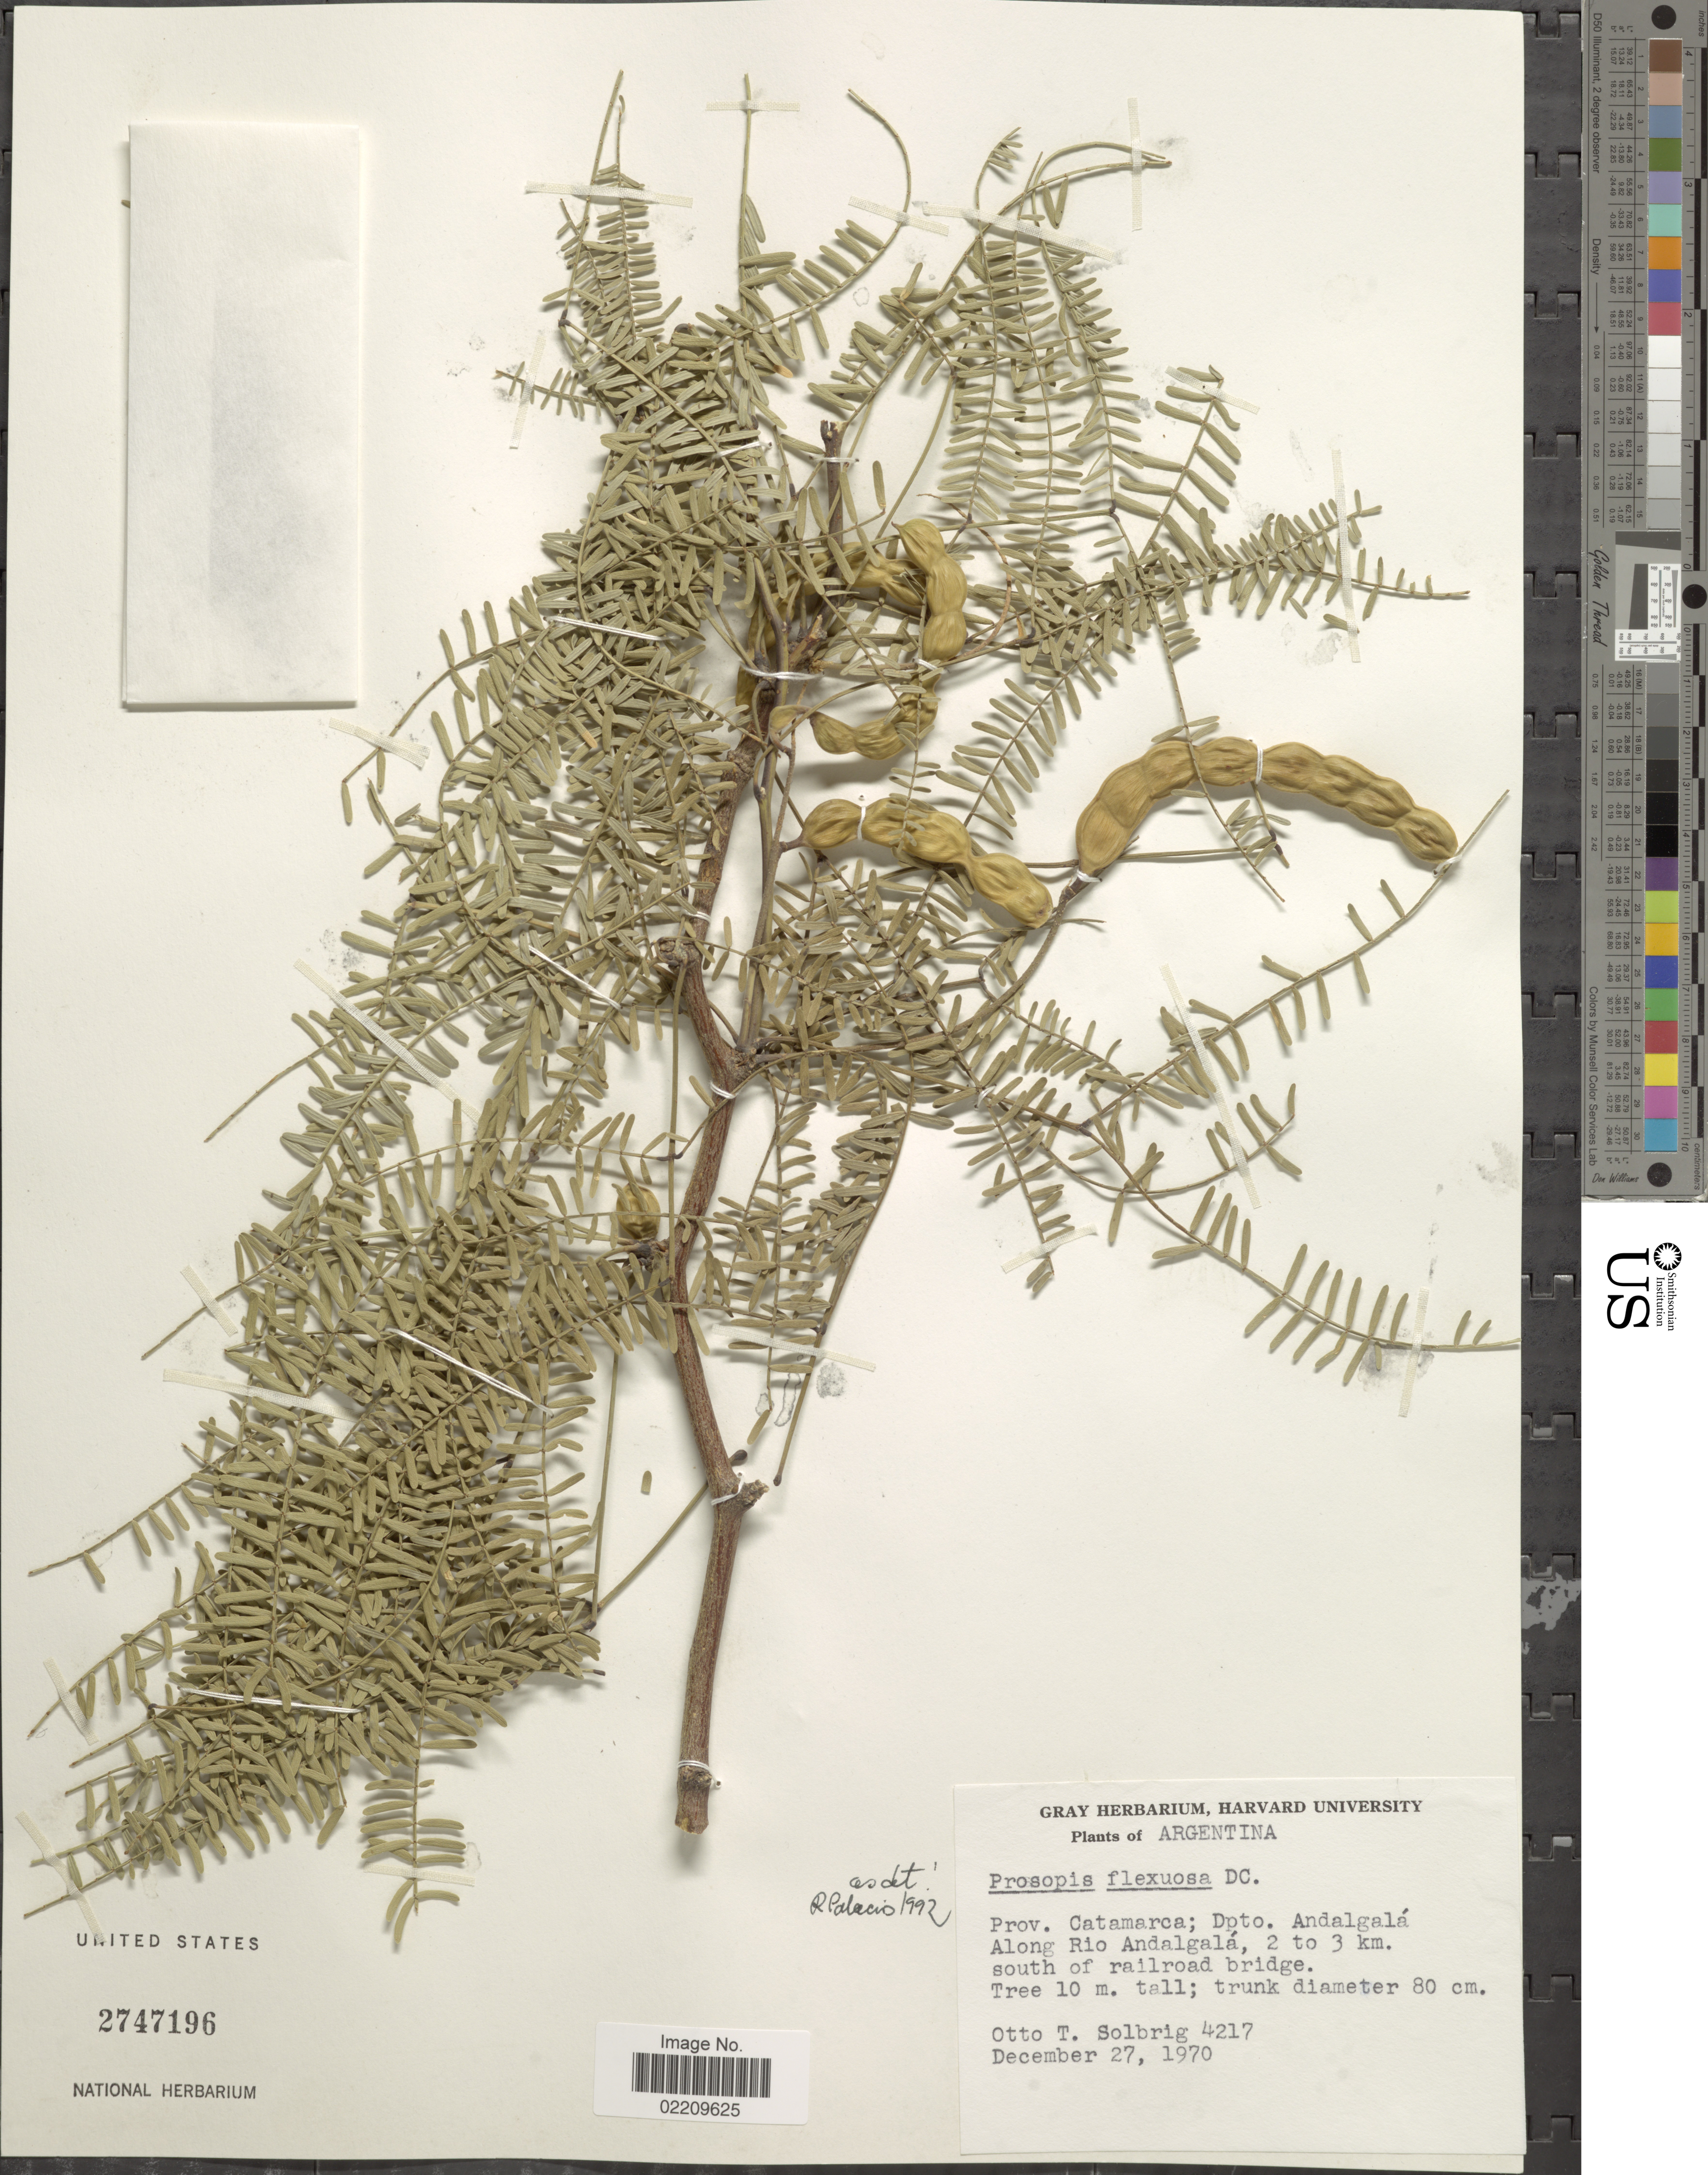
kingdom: Plantae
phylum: Tracheophyta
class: Magnoliopsida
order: Fabales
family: Fabaceae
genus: Neltuma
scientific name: Neltuma flexuosa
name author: (DC.) C. E. Hughes & G.P. Lewis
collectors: O. T. Solbrig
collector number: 4217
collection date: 1970-12-27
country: Argentina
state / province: Catamarca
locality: Dpto. Andalgala. Along Rio Andalgala, 2 to 3 km. south of railroad bridge.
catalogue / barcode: US 2747196